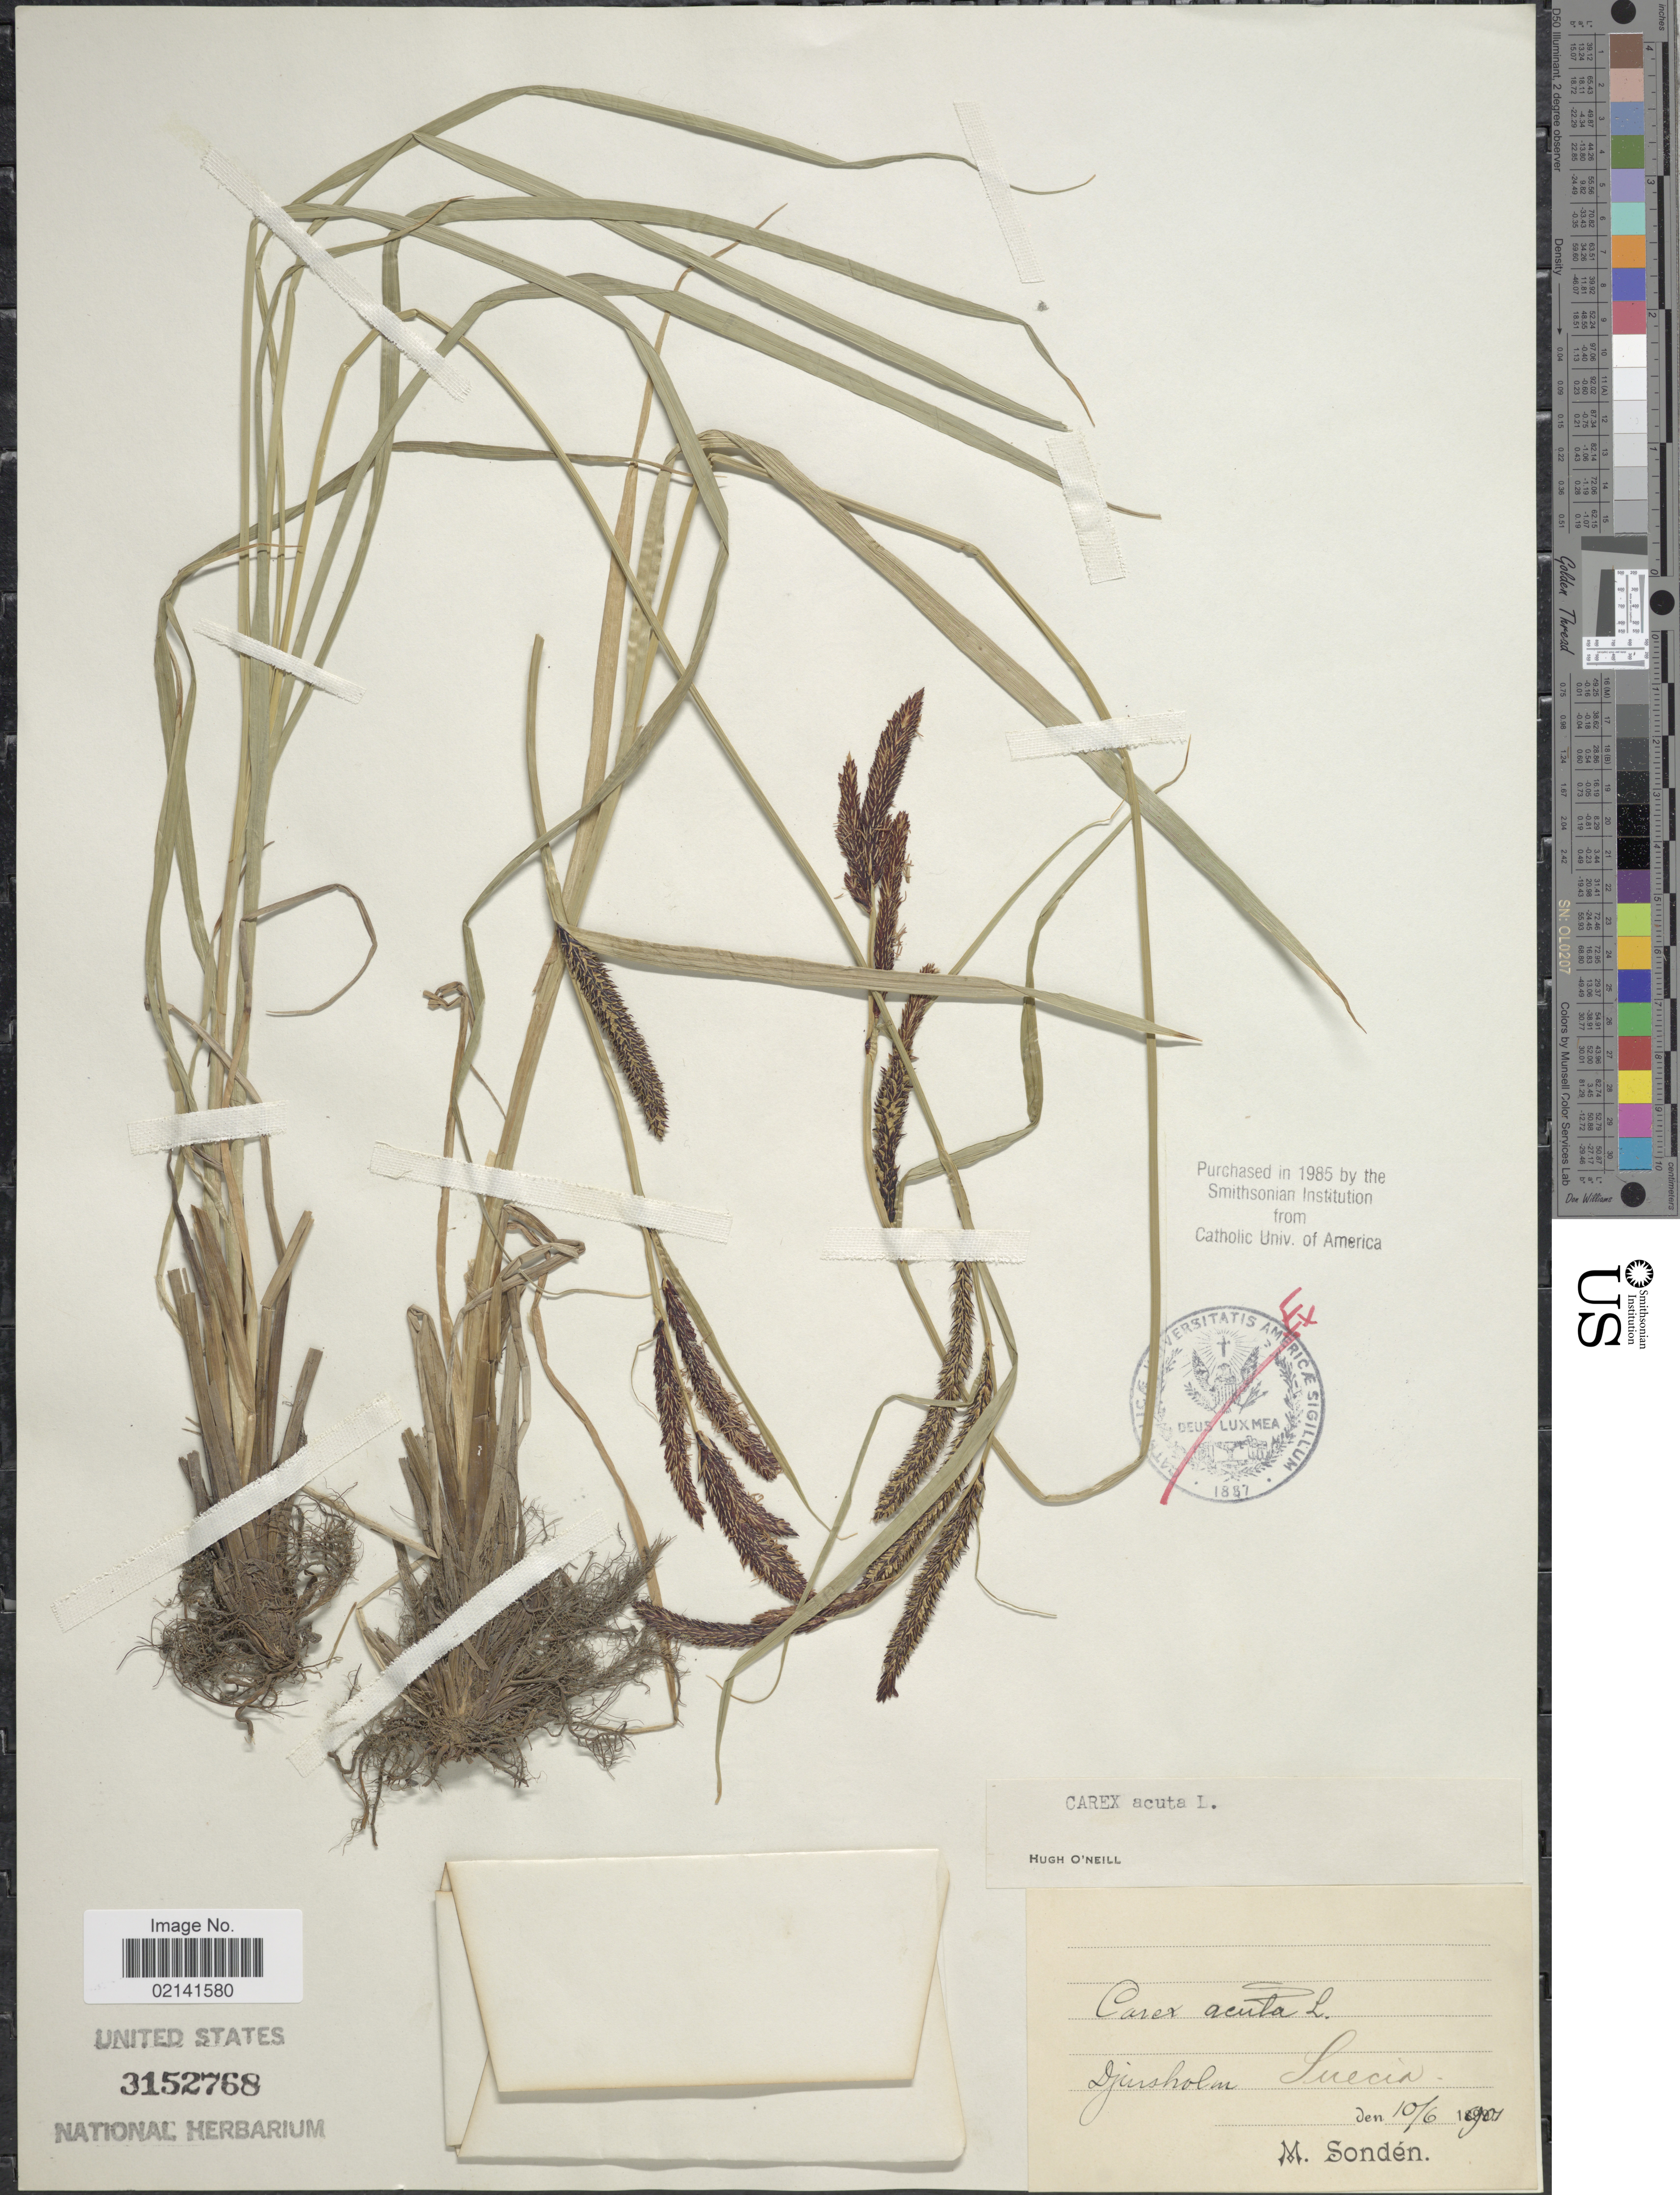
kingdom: Plantae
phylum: Tracheophyta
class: Liliopsida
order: Poales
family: Cyperaceae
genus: Carex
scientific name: Carex acuta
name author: L.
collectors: M. Sondén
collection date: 1901-06-10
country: Sweden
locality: Djusholm.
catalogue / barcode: US 3152768